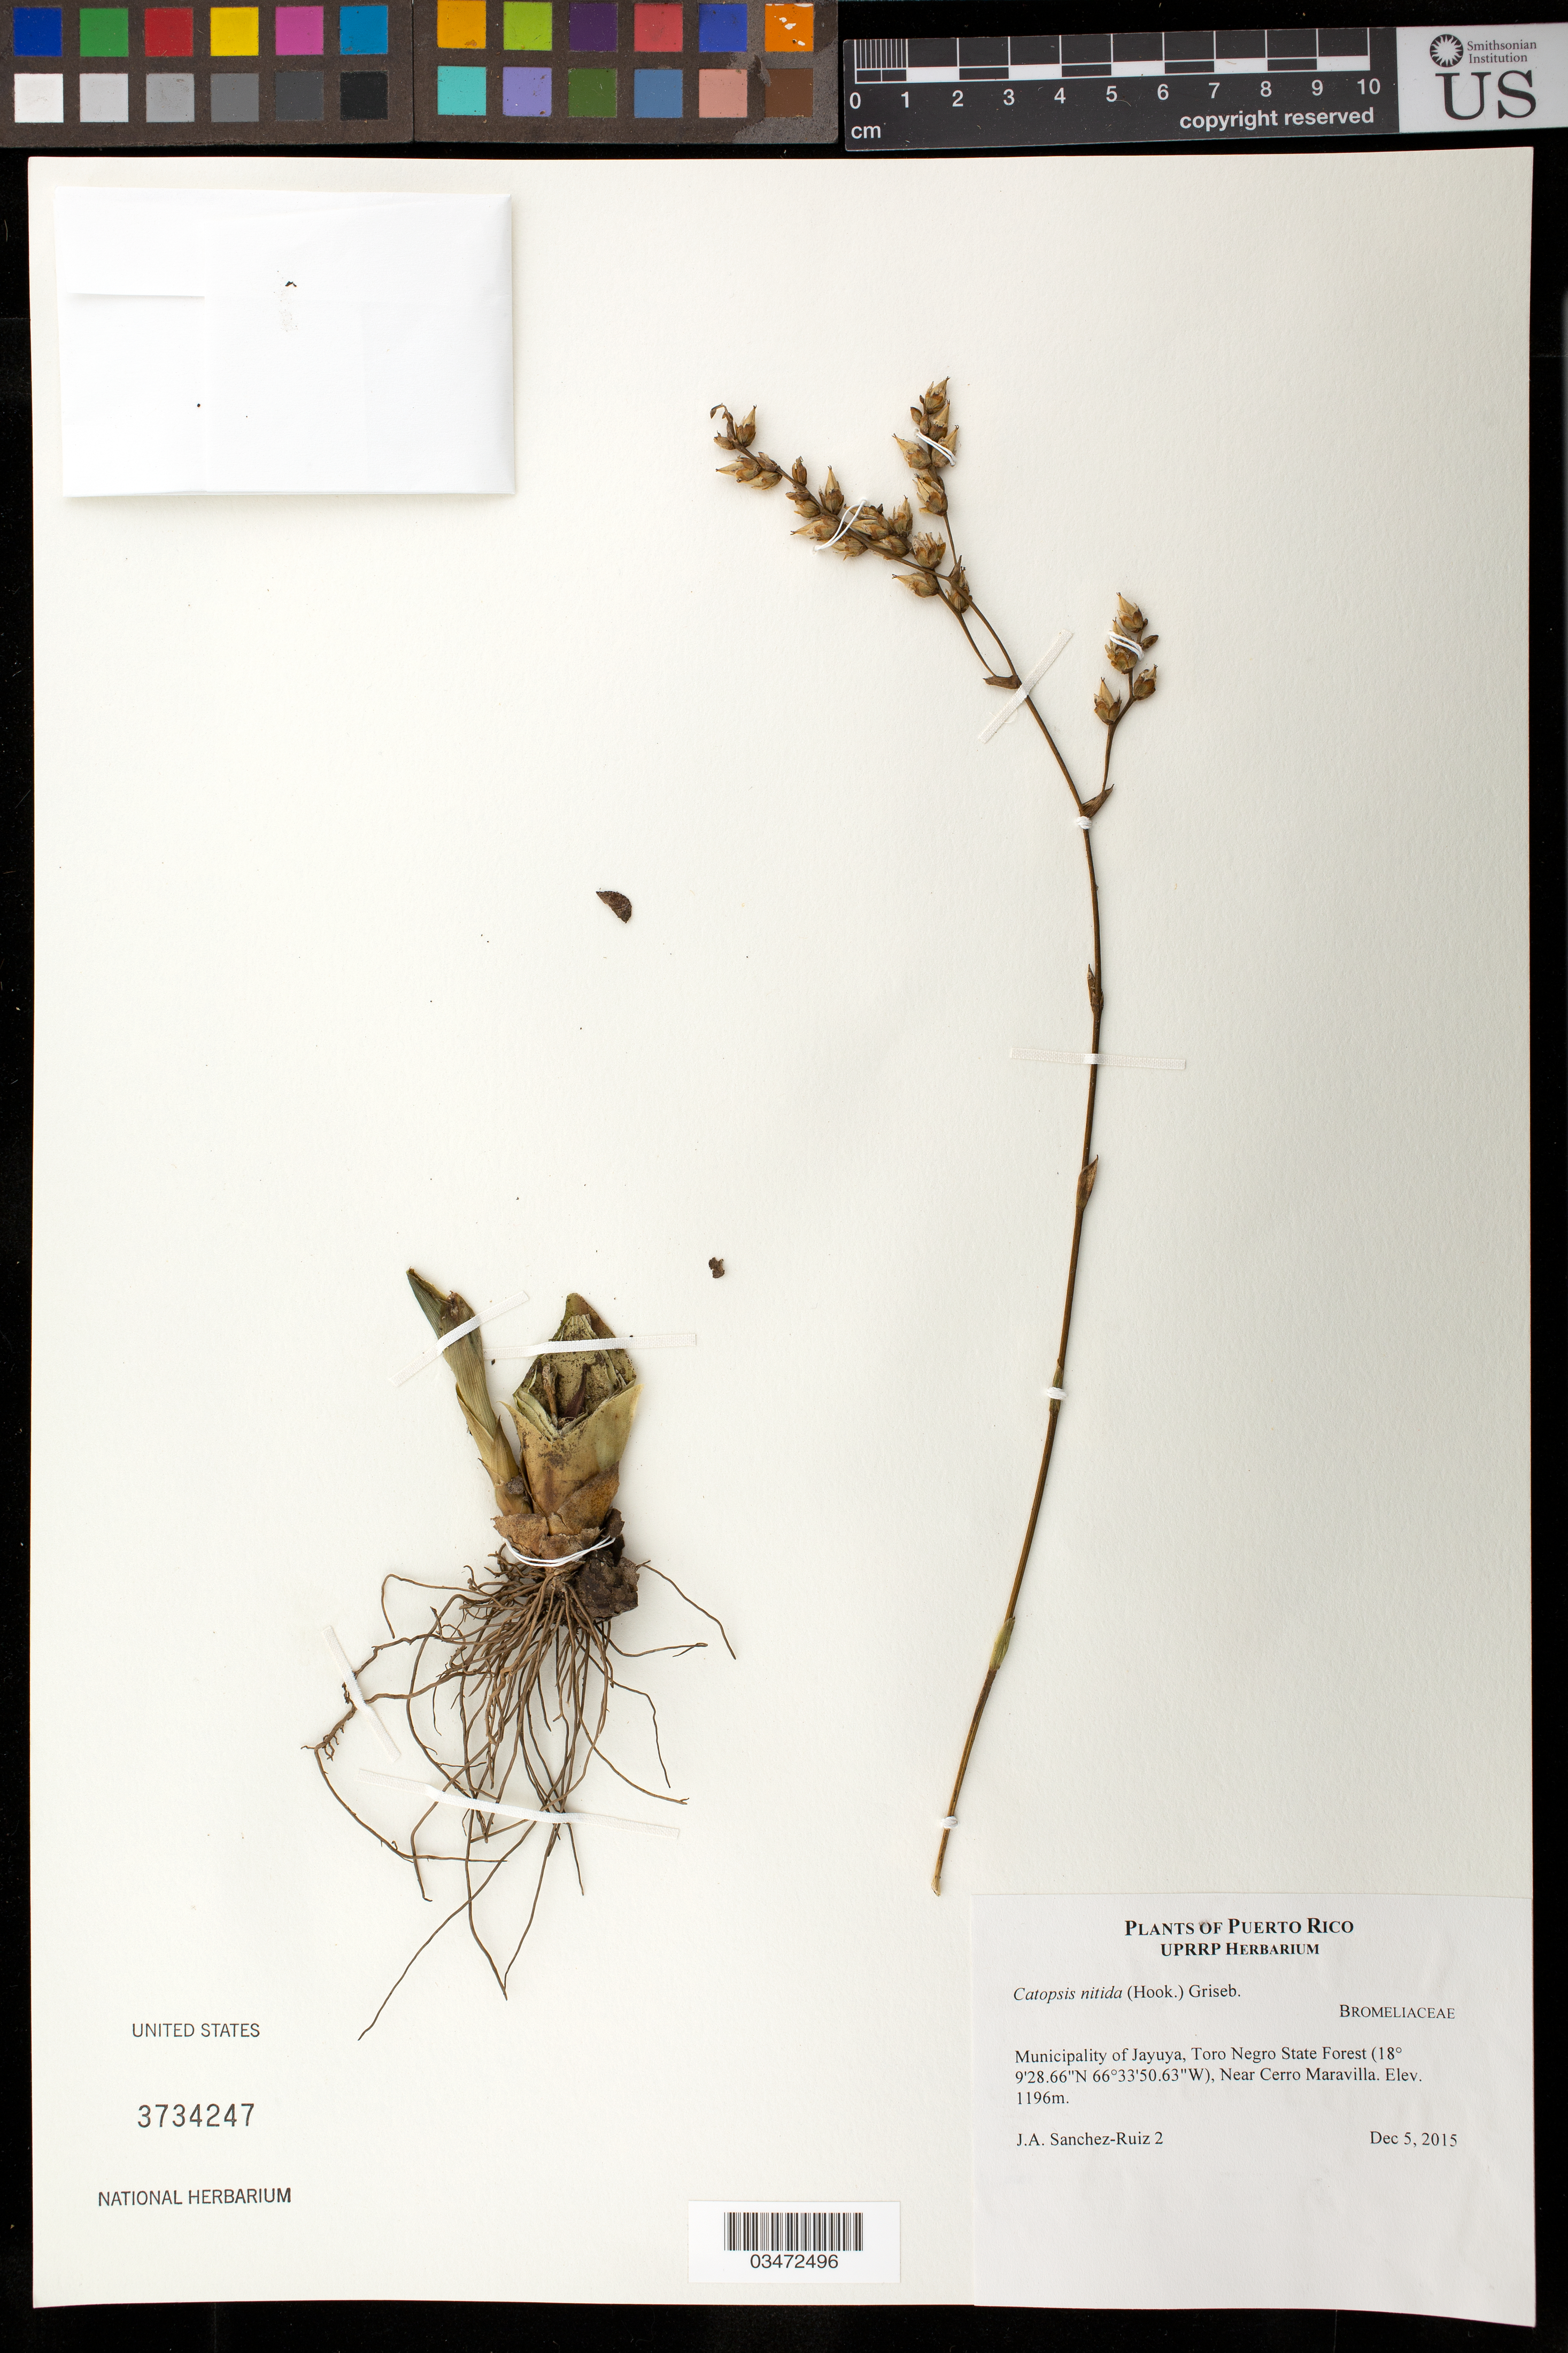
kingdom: Plantae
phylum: Tracheophyta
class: Liliopsida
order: Poales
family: Bromeliaceae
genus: Catopsis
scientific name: Catopsis nitida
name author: (Hook.) Griseb.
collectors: J. Sanchez-Ruiz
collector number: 2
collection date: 2015-12-05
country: Puerto Rico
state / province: Jayuya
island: Puerto Rico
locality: Toro Negro State Forest. Near Cerro Maravilla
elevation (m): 1196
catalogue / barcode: US 3734247